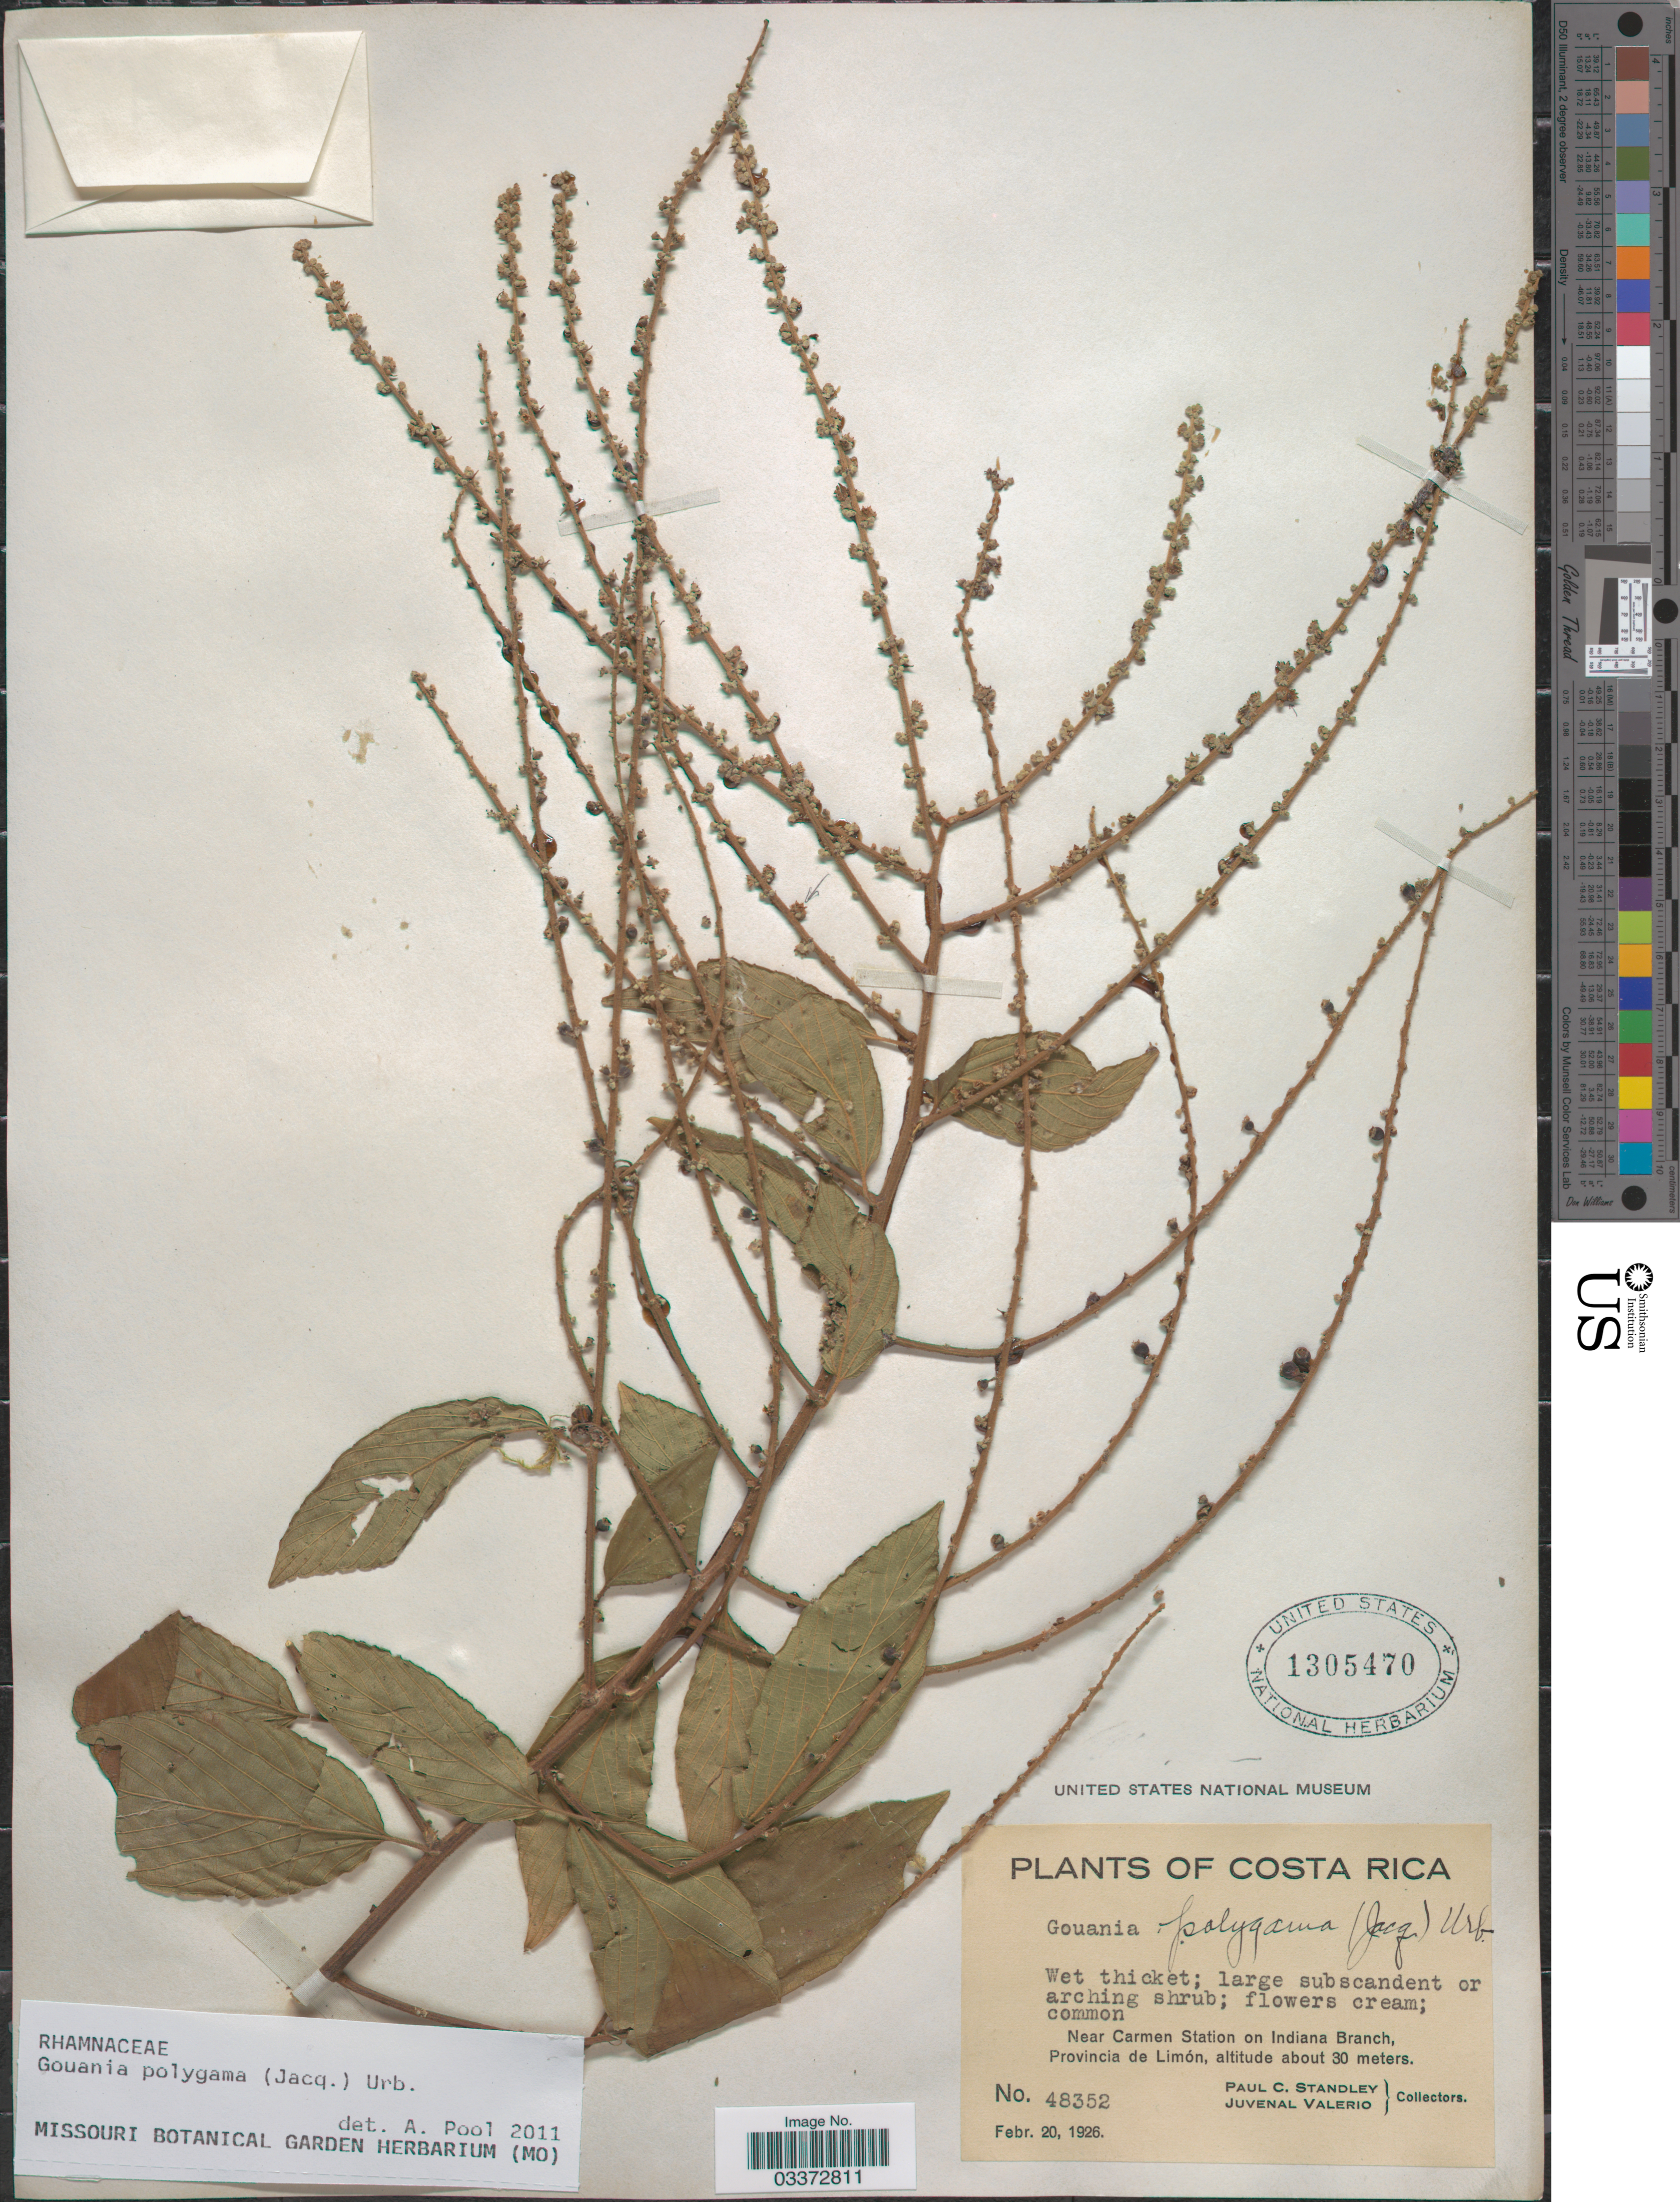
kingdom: Plantae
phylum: Tracheophyta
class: Magnoliopsida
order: Rosales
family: Rhamnaceae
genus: Gouania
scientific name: Gouania polygama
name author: (Jacq.) Urb.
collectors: P. C. Standley & J. Valerio R.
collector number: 48352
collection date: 1926-02-20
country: Costa Rica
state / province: Limón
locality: Near Carmen Station on Indiana Branch.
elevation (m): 30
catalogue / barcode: US 1305470